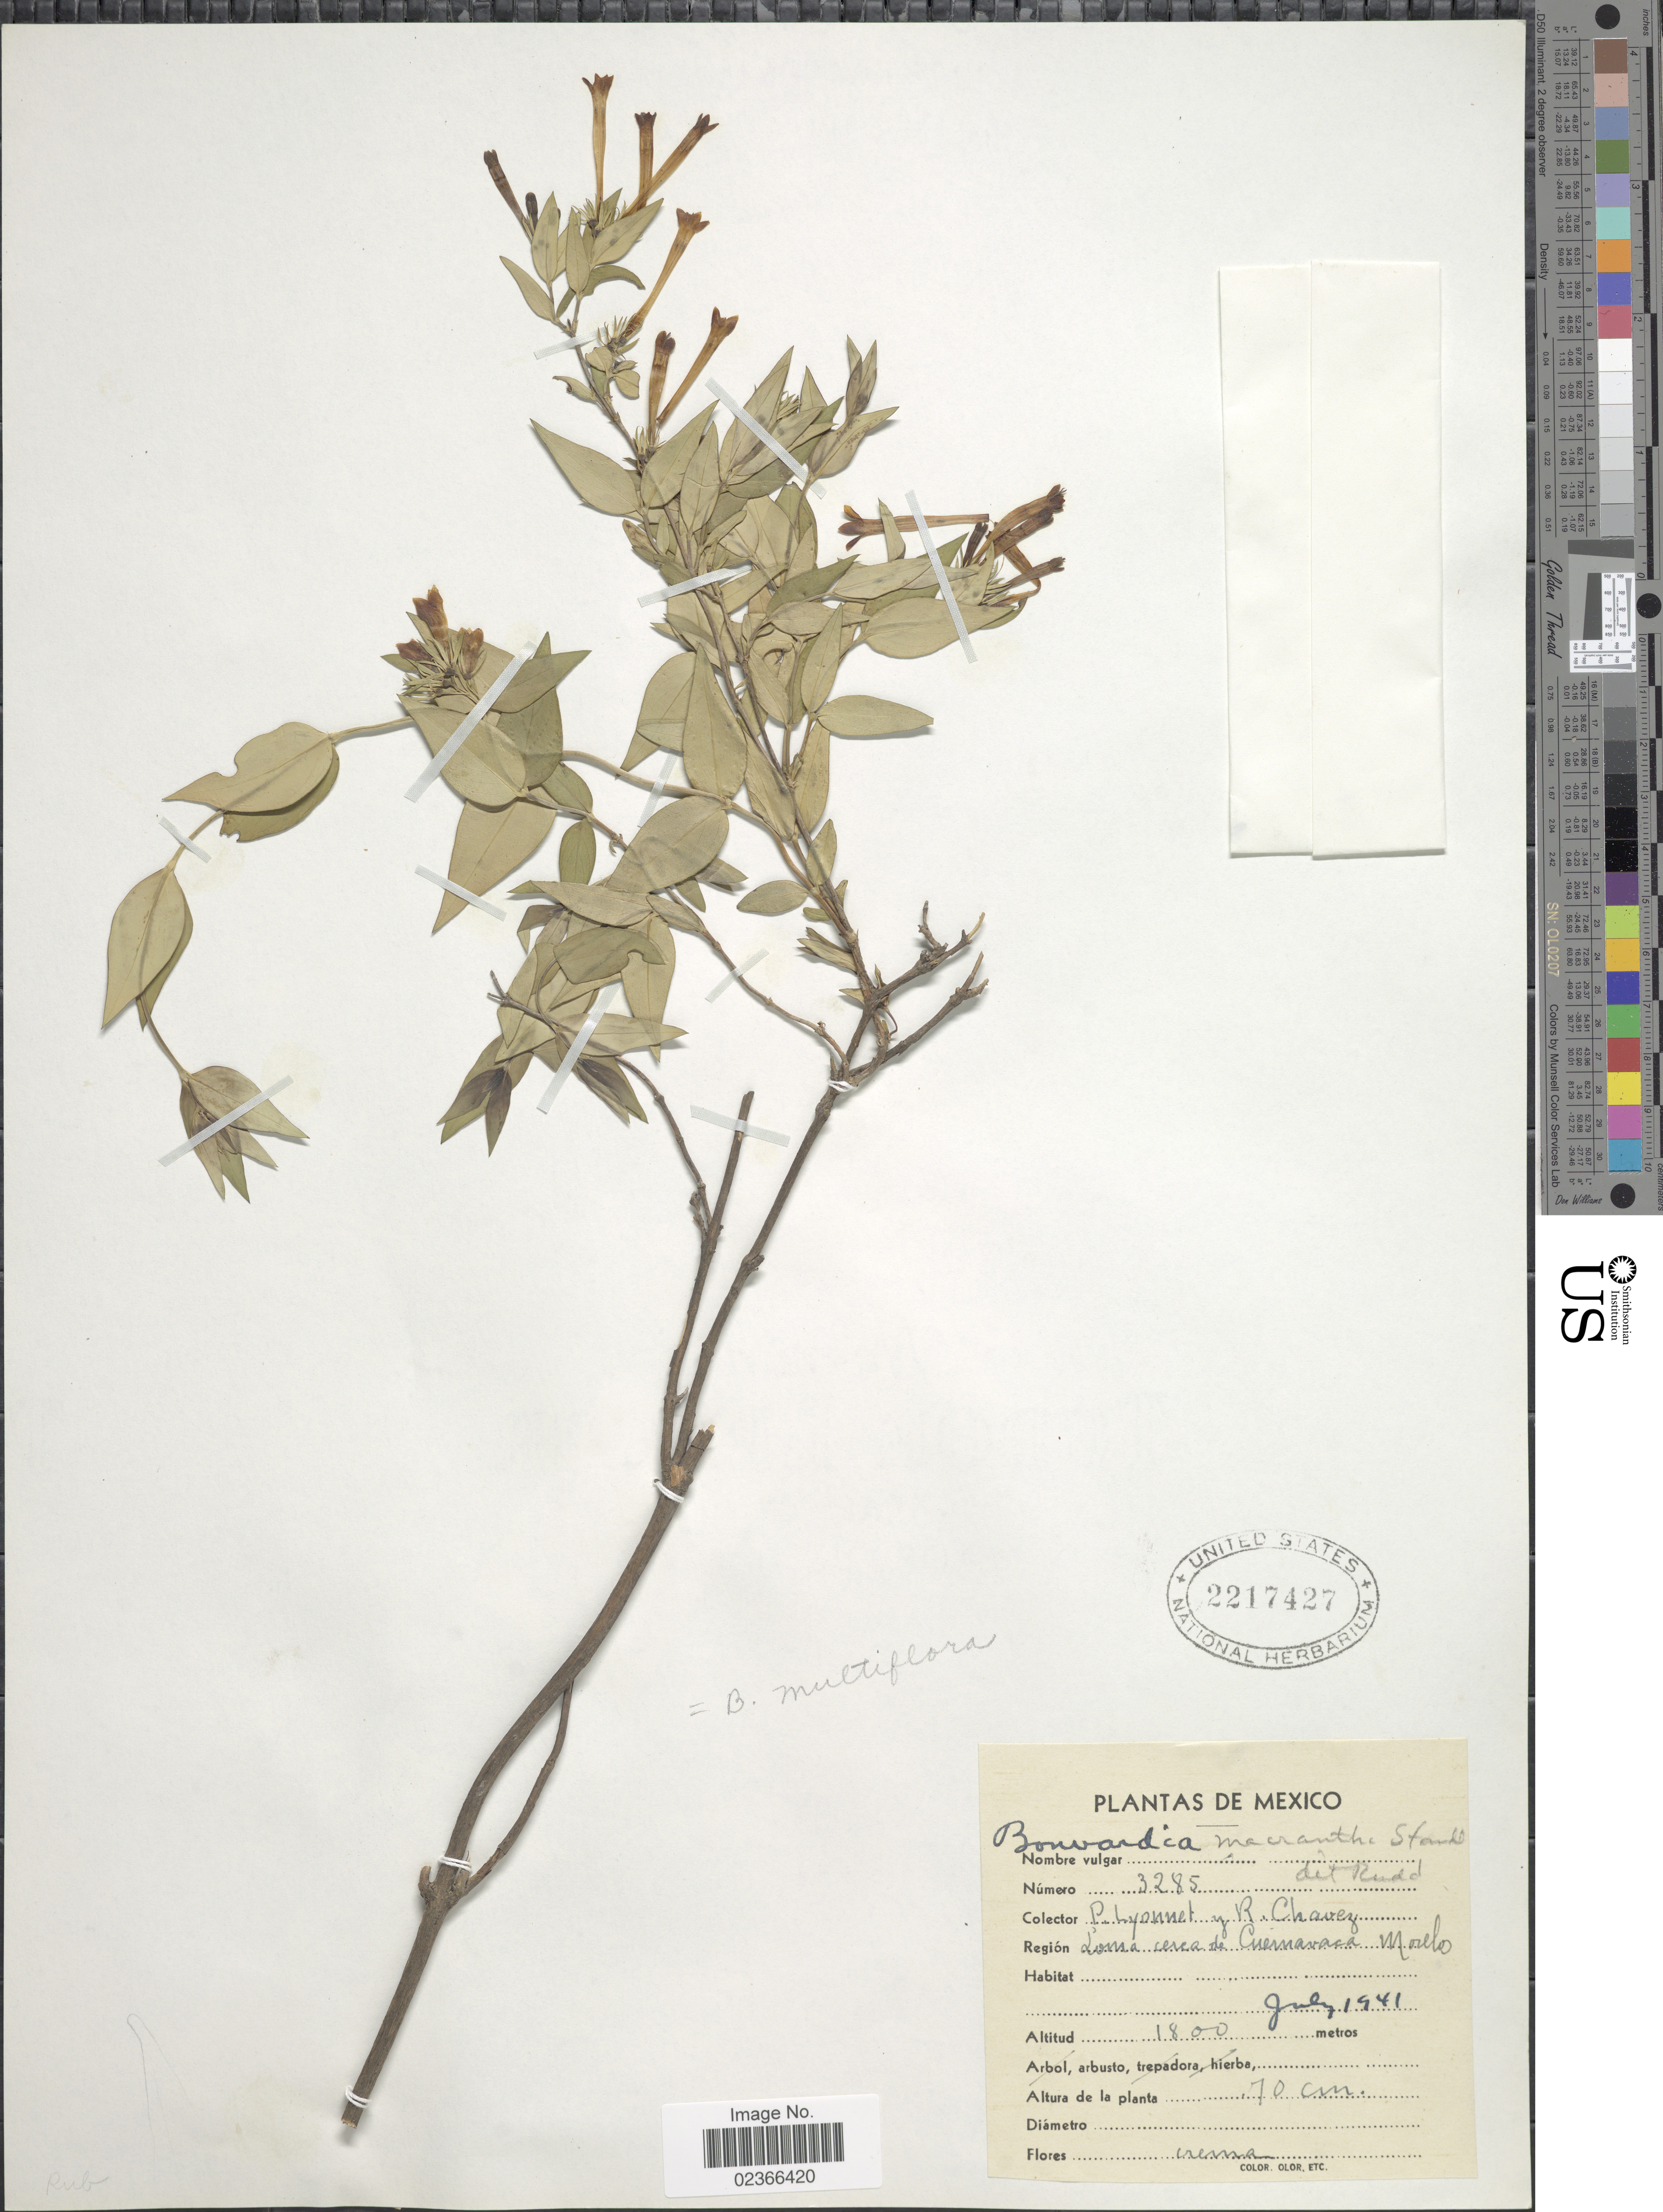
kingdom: Plantae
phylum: Tracheophyta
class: Magnoliopsida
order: Gentianales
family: Rubiaceae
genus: Bouvardia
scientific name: Bouvardia multiflora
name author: (Cav.) Schult.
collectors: P. Lyonnet & R. Chávez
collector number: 3285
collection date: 1941-07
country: Mexico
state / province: Morelos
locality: Loma cerca de Cuernavaca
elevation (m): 1800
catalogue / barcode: US 2217427